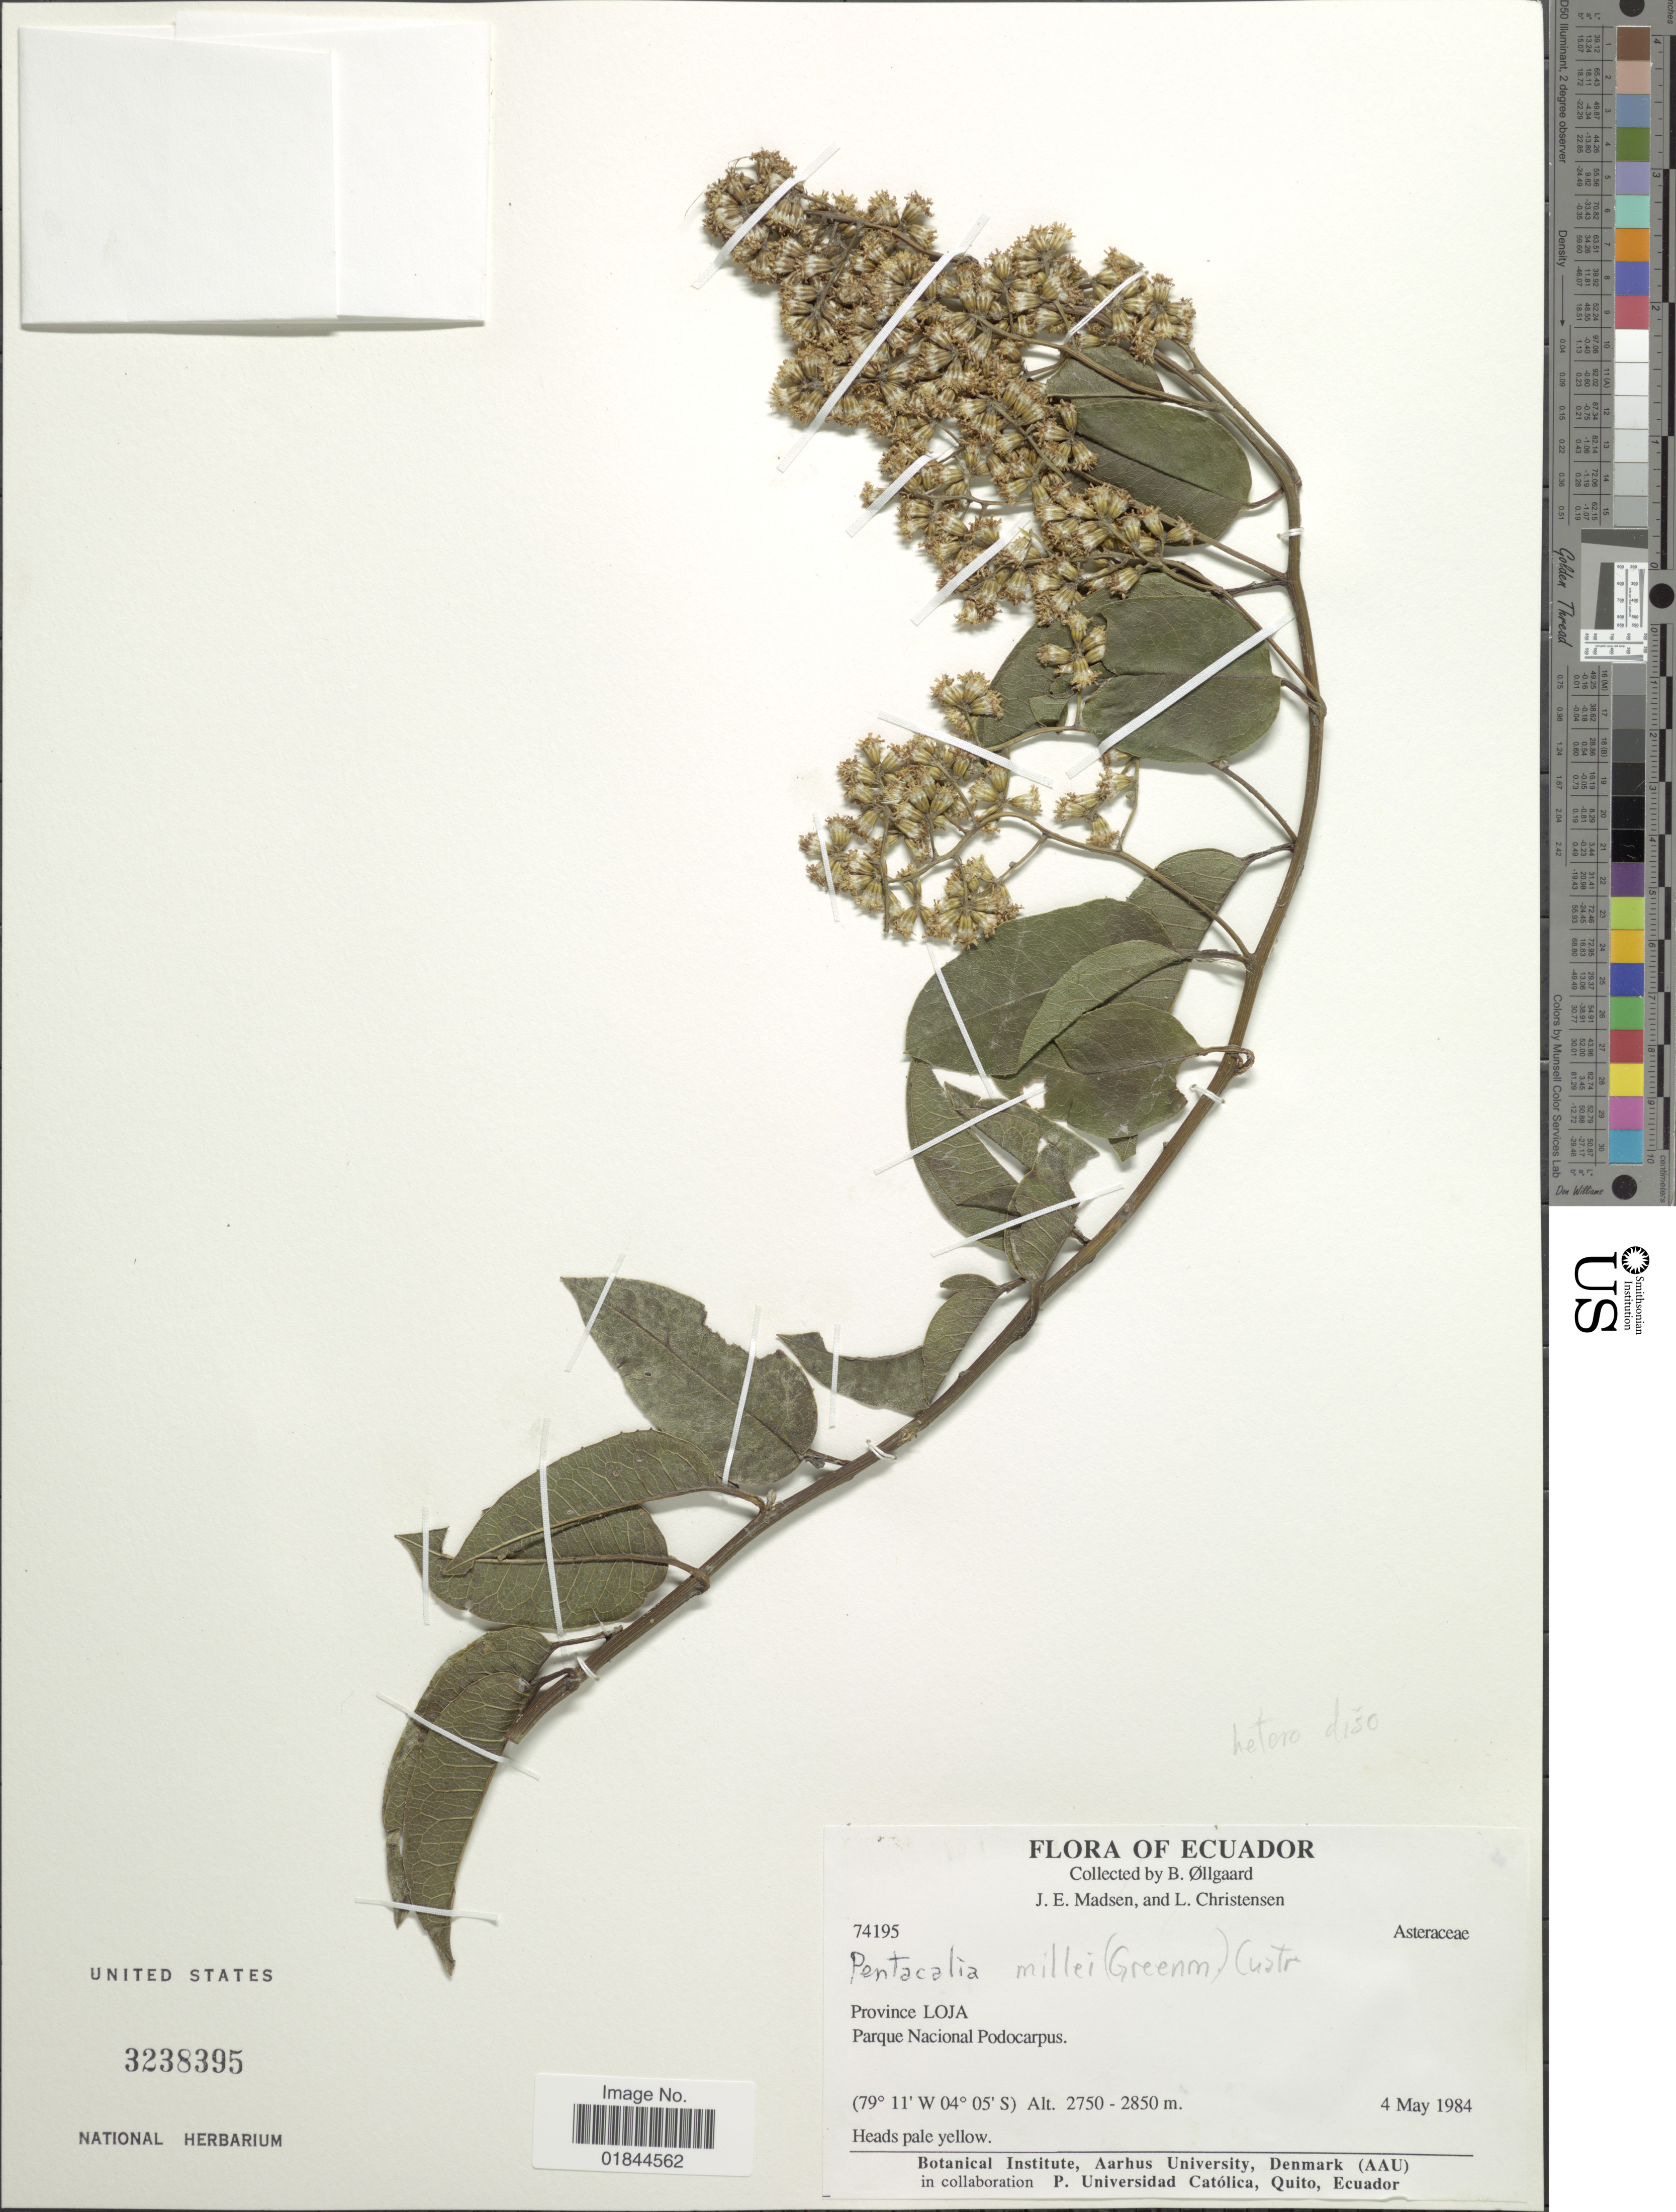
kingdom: Plantae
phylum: Tracheophyta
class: Magnoliopsida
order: Asterales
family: Asteraceae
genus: Pentacalia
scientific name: Pentacalia millei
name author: (Greenm.) Cuatrec.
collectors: B. Øllgaard, J. E. Madsen & L. Christensen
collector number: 74195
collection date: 1984-05-04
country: Ecuador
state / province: Loja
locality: Parque Nacional Podocarpus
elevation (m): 2750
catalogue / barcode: US 3238395